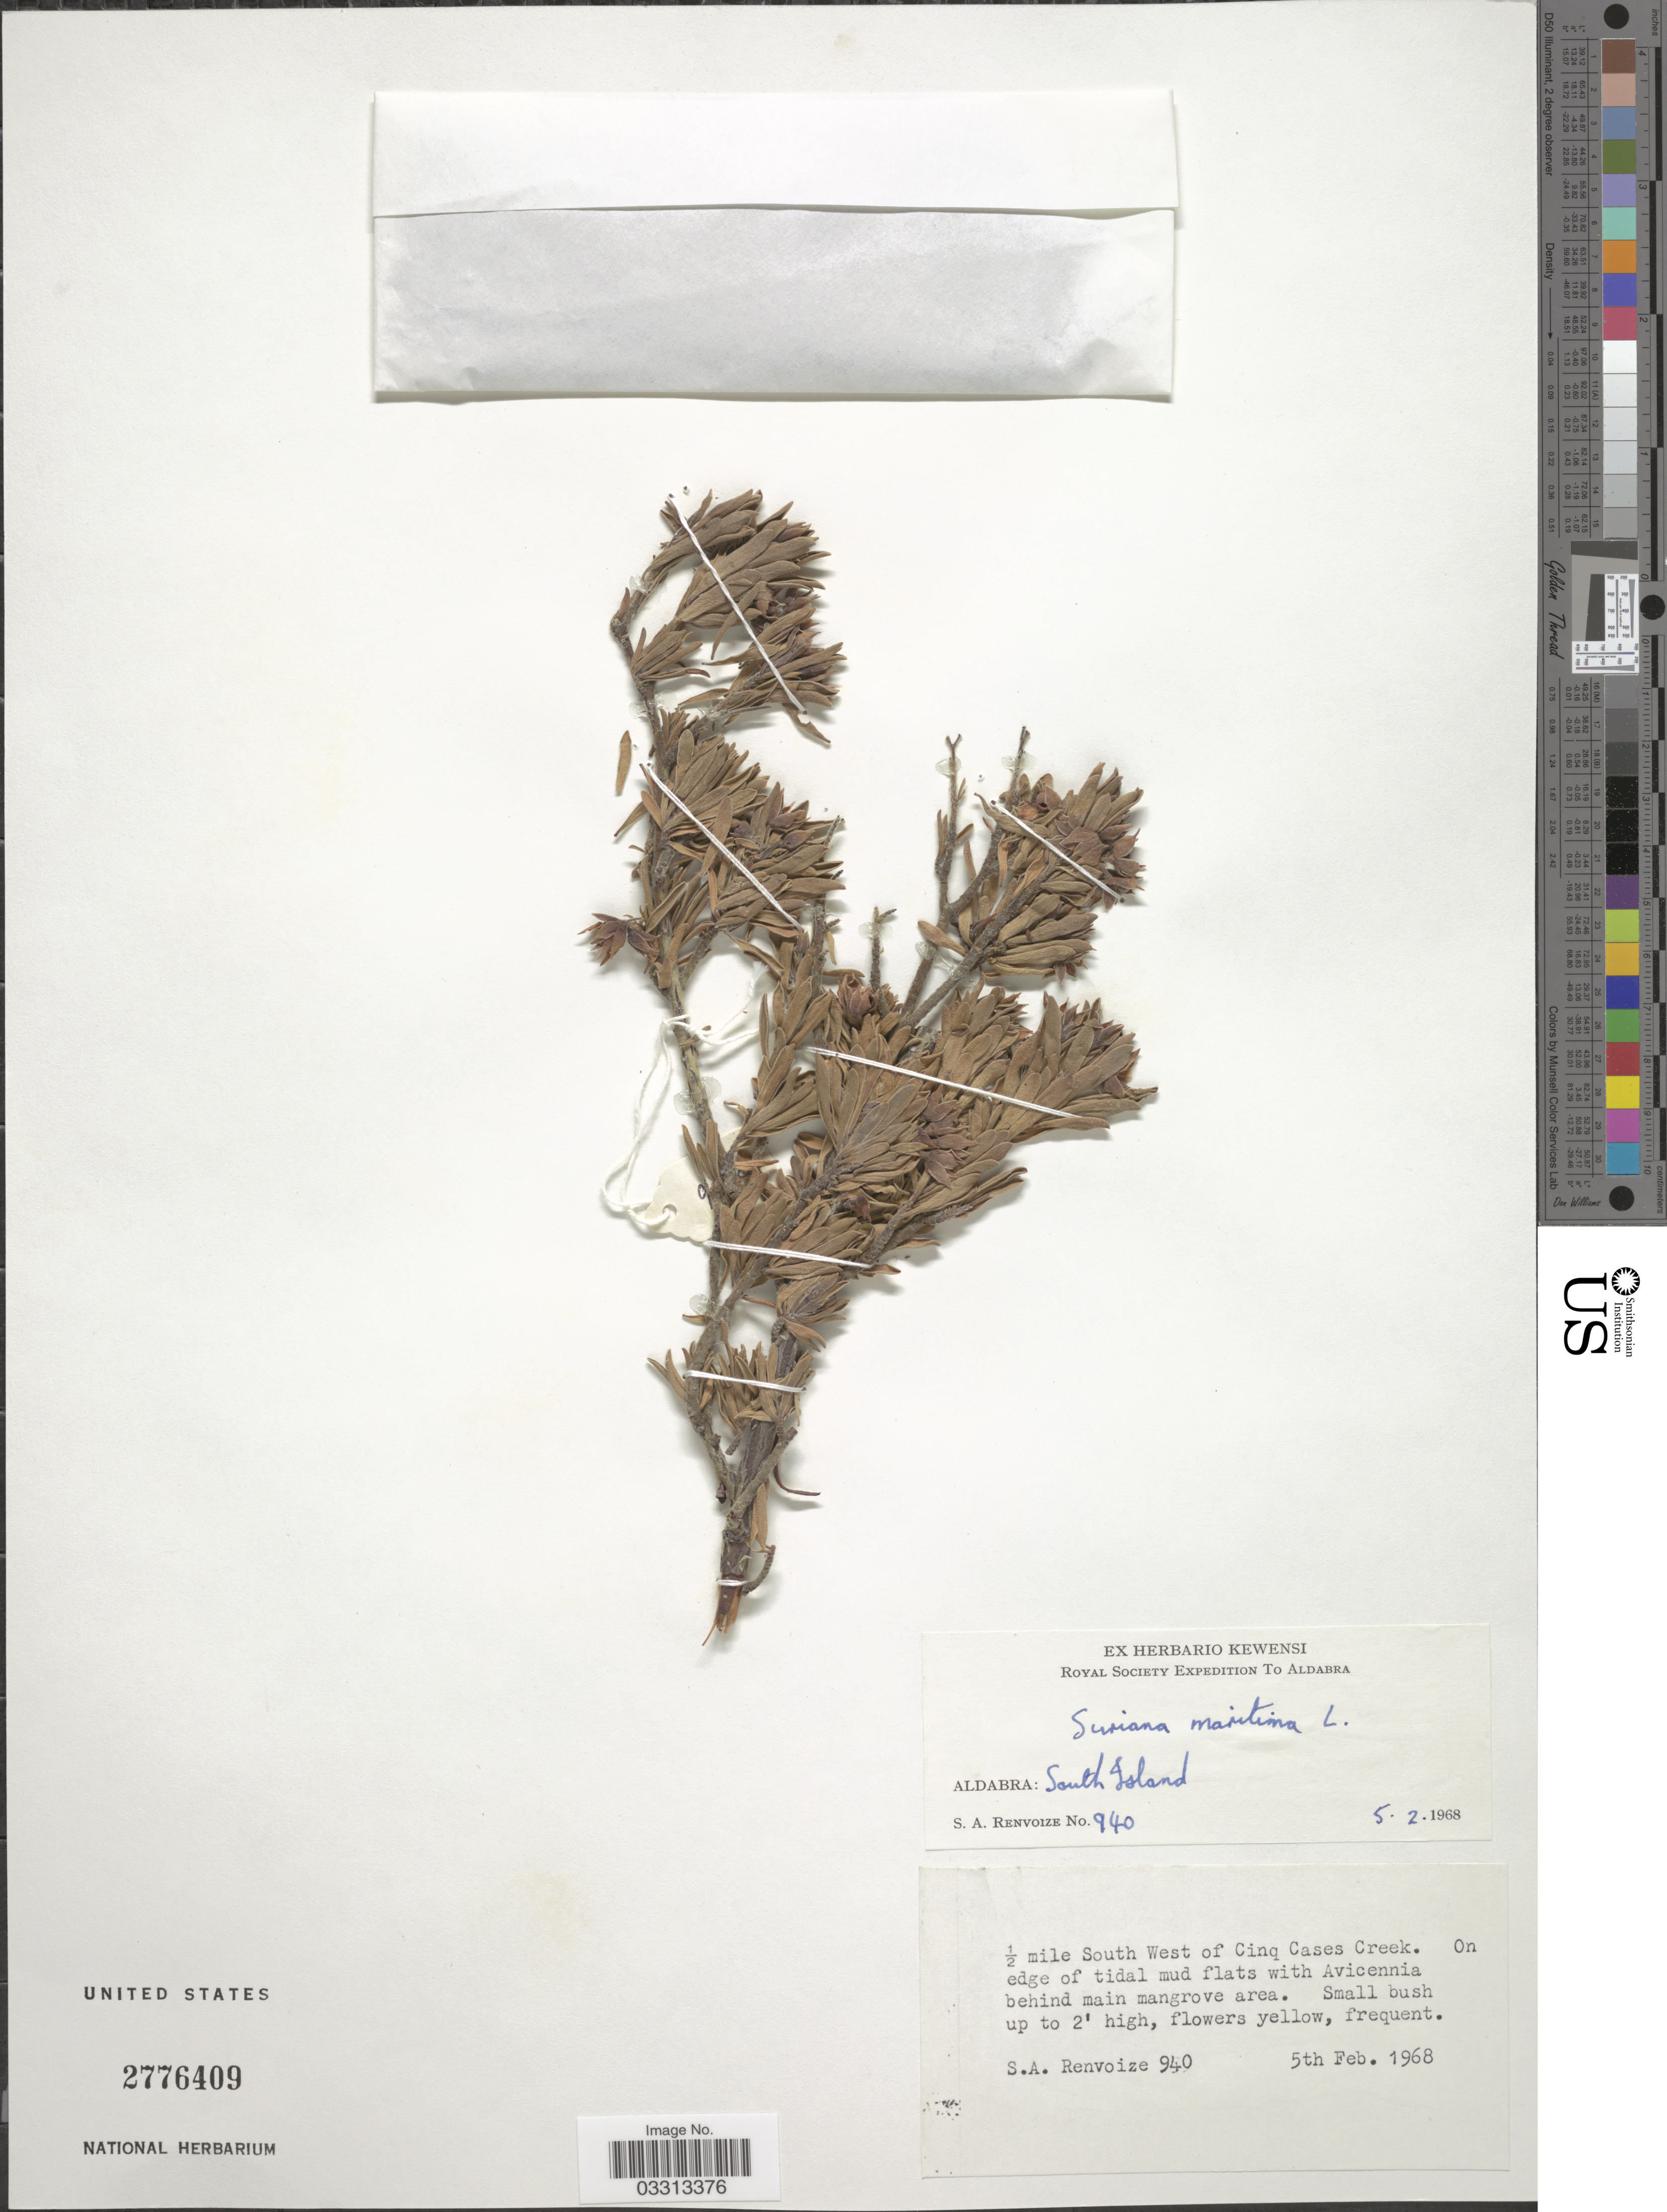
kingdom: Plantae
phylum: Tracheophyta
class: Magnoliopsida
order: Fabales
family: Surianaceae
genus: Suriana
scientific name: Suriana maritima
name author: L.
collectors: S. A. Renvoize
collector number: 940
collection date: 1968-02-05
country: Seychelles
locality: Aldabra: South Island. ½ mile South West of Cinq Cases Creek.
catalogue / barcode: US 2776409